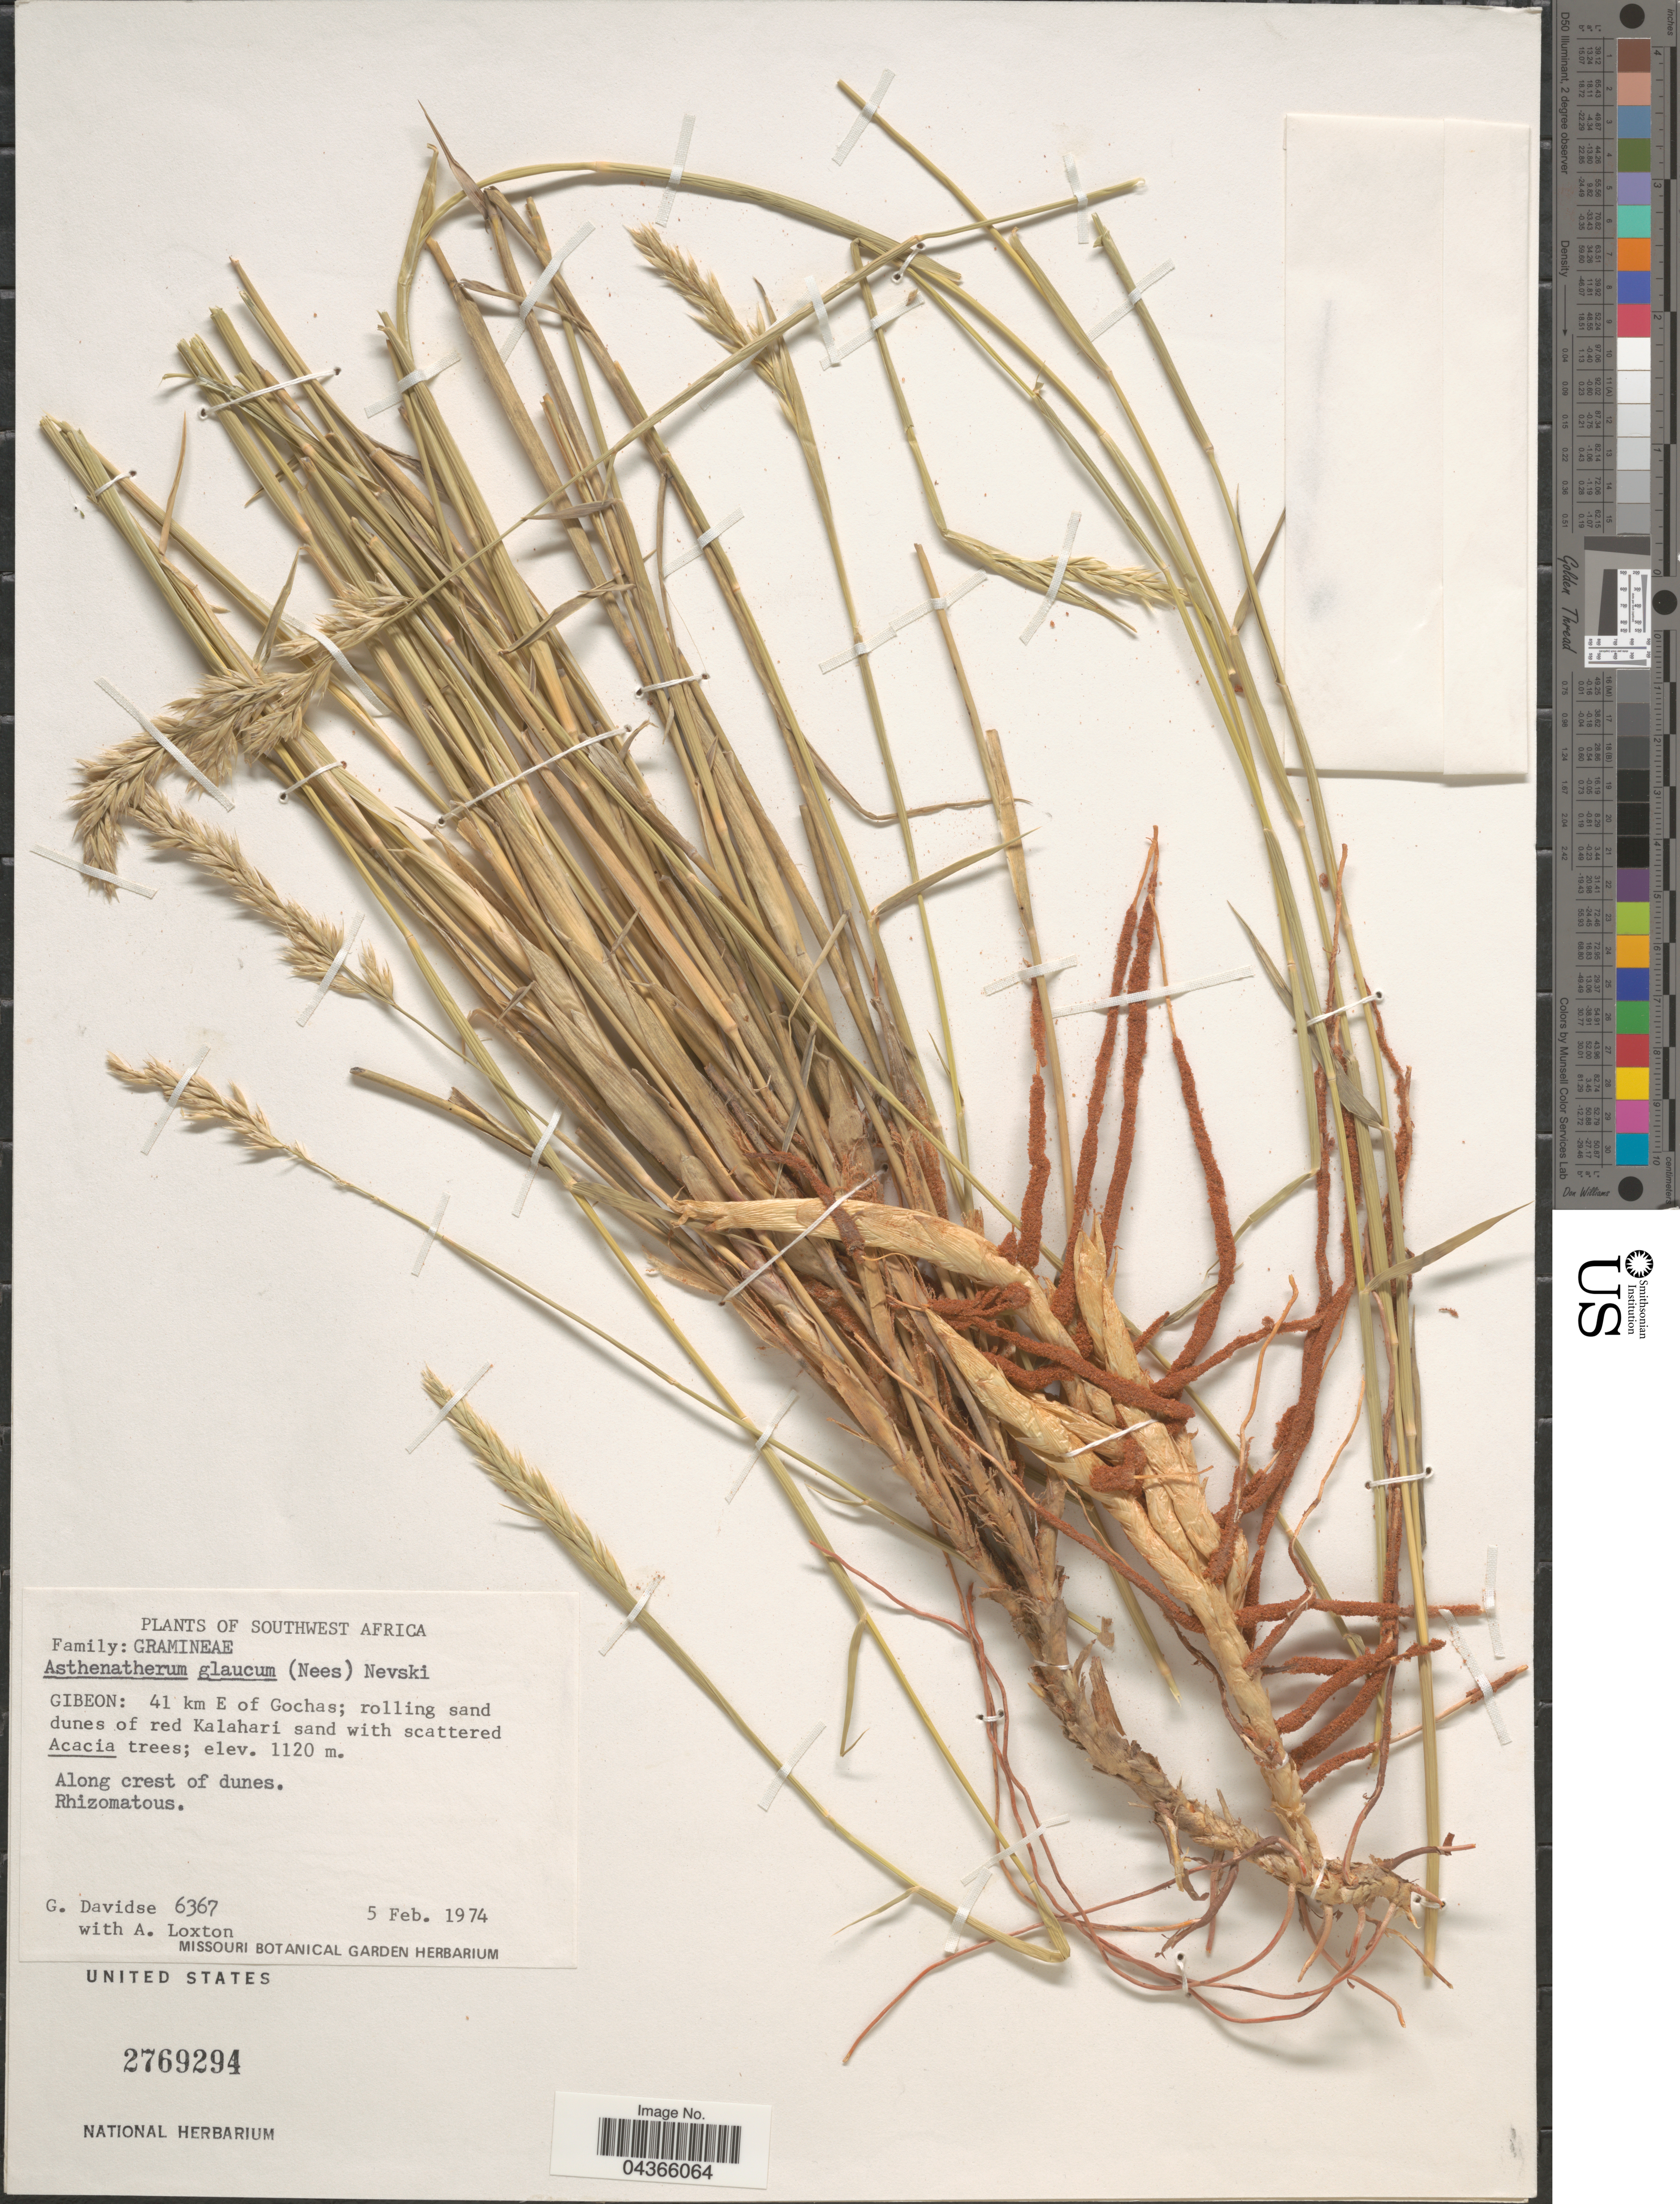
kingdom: Plantae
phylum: Tracheophyta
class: Liliopsida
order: Poales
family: Poaceae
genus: Centropodia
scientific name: Centropodia glauca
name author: (Nees) Cope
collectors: G. Davidse & A. Loxton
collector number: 6367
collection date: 1974-02-05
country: Namibia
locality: Southwest Africa. Gibeon: 41 km E of Gochas.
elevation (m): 1120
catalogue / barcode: US 2769294